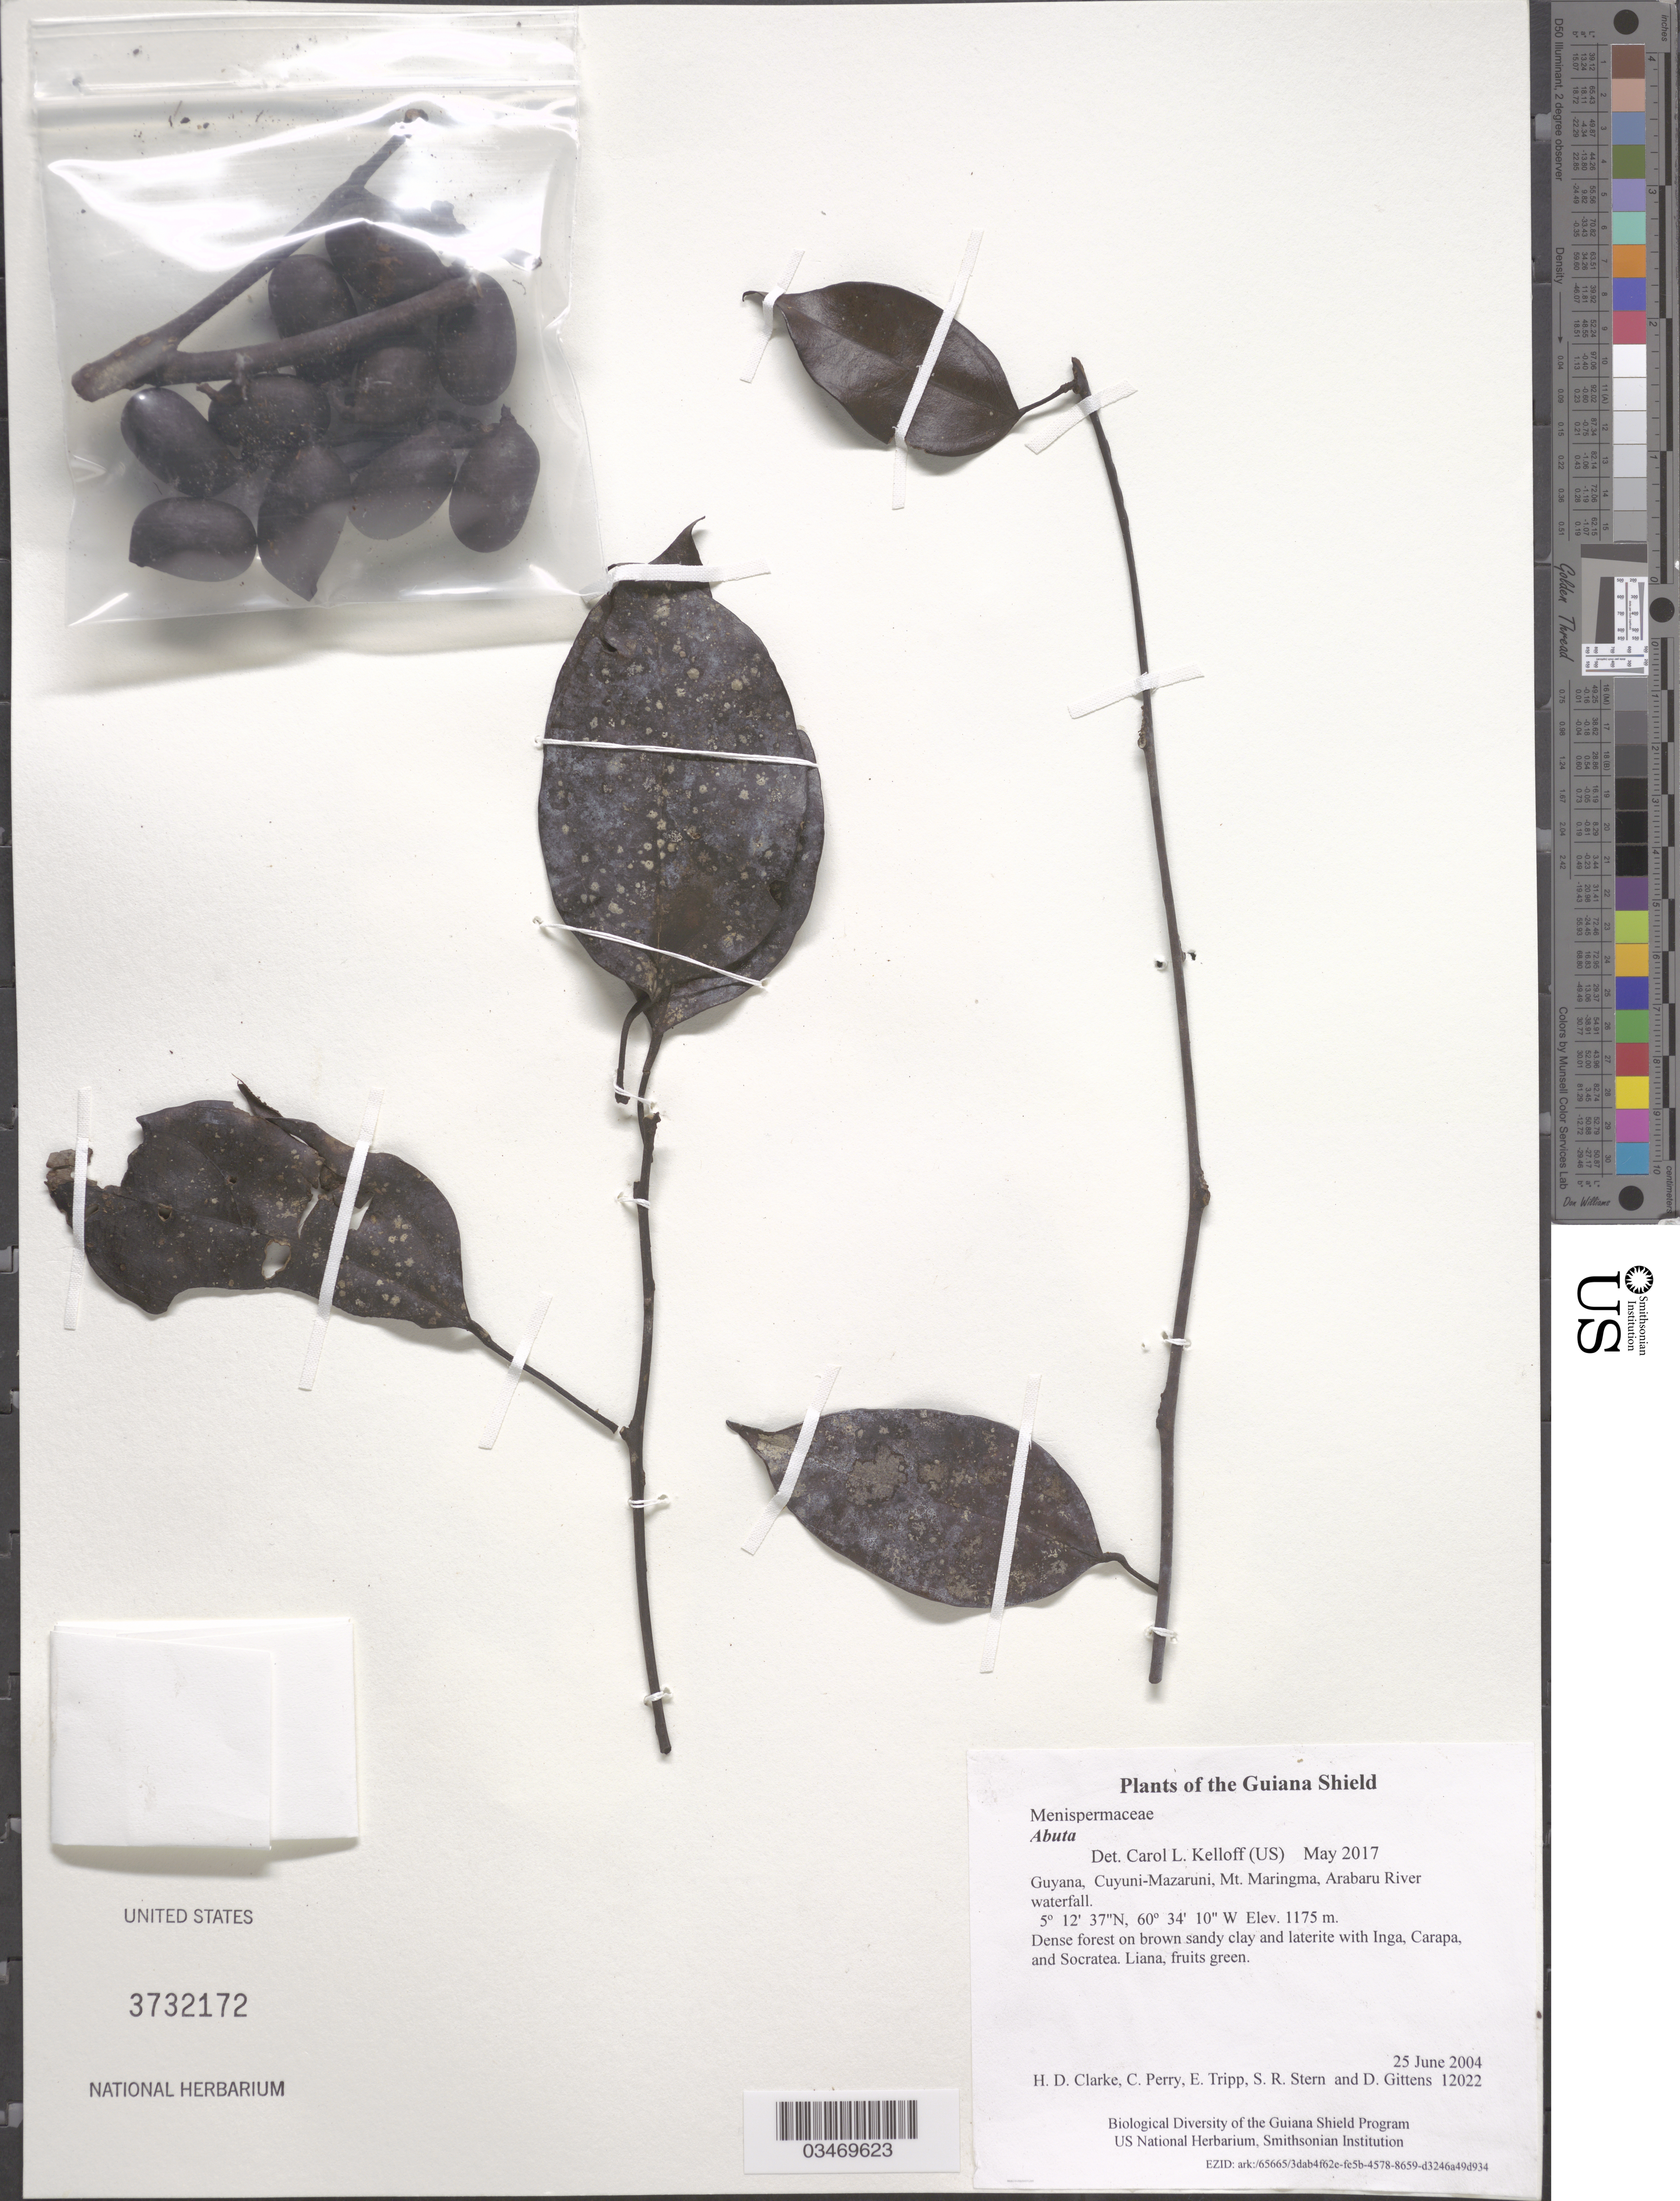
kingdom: Plantae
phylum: Tracheophyta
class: Magnoliopsida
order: Ranunculales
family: Menispermaceae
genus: Abuta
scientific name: Abuta sp.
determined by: Kelloff, Carol L., (US), Smithsonian Institution - National Museum of Natural History (UNITED STATES)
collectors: H. D. Clarke, C. Perry, E. Tripp, S. R. Stern & D. Gittens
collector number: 12022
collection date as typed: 25 June 2004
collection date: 2004-06-25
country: Guyana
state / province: Cuyuni-Mazaruni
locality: Mt. Maringma, Arabaru River waterfall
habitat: Dense forest on brown sandy clay and laterite with Inga, Carapa, and Socratea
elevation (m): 1175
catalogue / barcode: US 3732172